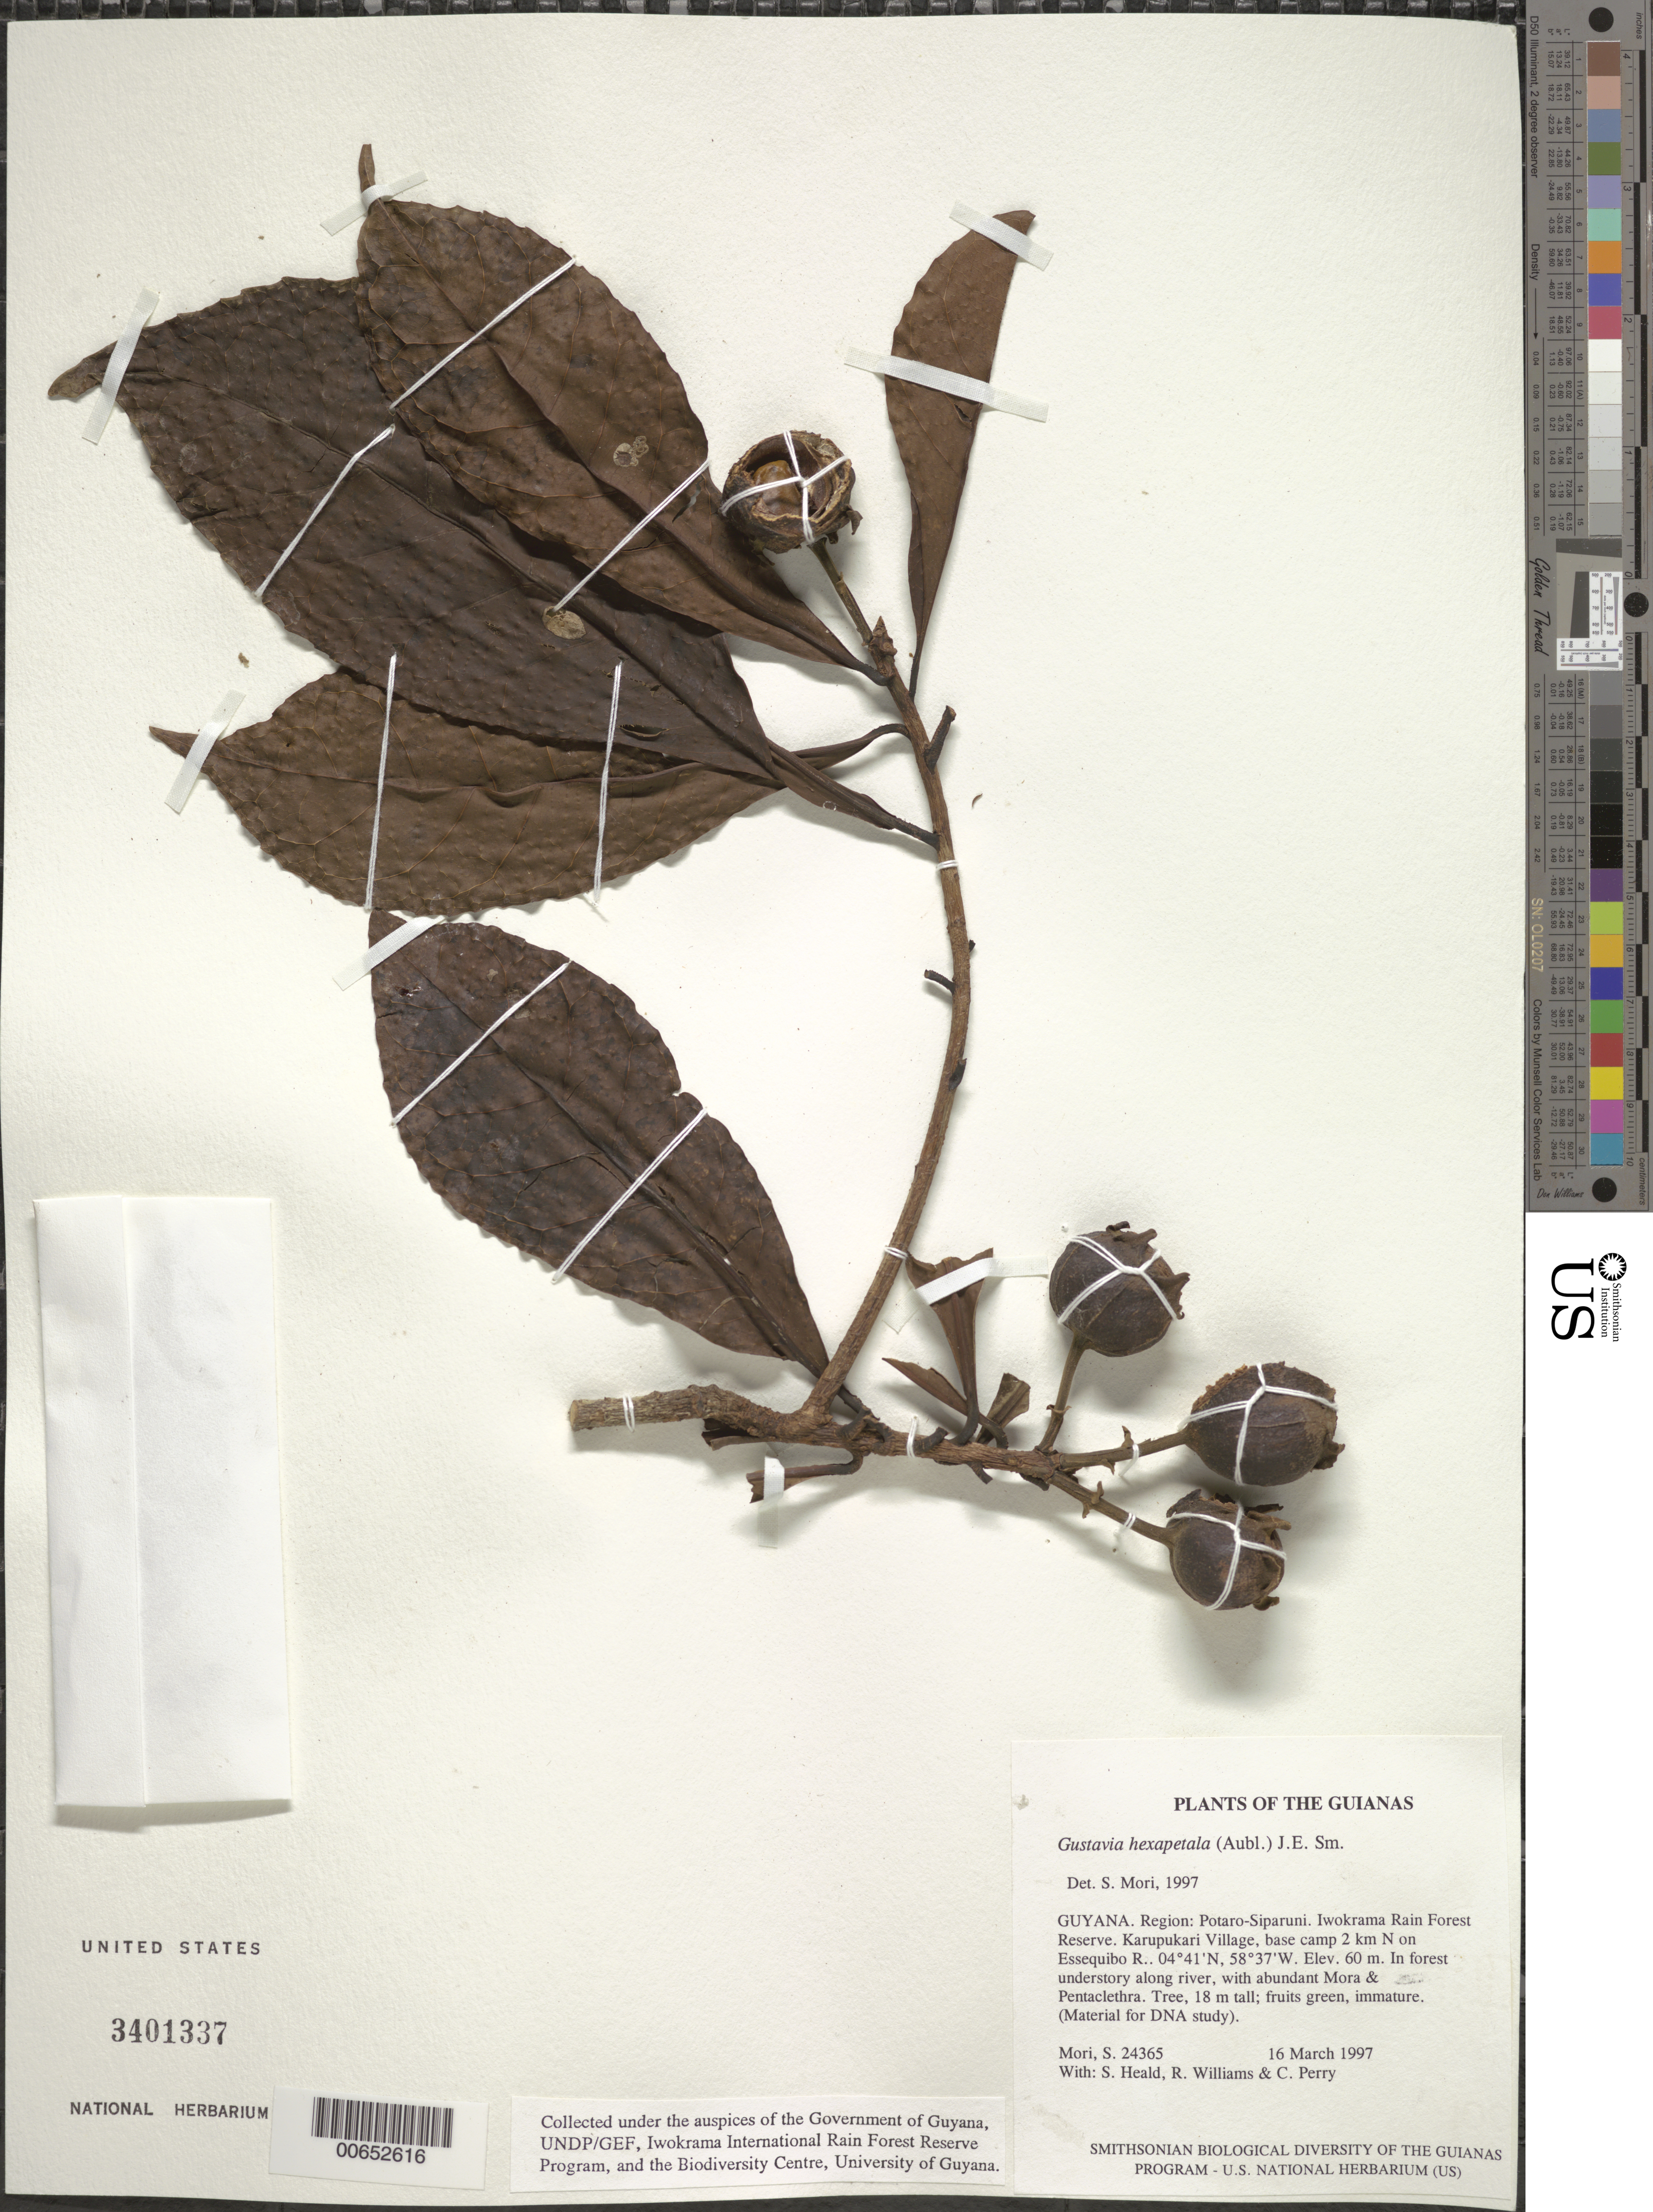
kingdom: Plantae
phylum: Tracheophyta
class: Magnoliopsida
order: Ericales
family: Lecythidaceae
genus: Gustavia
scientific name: Gustavia hexapetala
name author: (Aubl.) Sm.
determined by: Mori, Scott A.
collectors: S. Mori, S. Heald, R. Williams & C. Perry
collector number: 24365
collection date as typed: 16 March 1997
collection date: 1997-03-16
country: Guyana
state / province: Potaro-Siparuni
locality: Iwokrama Rain Forest Reserve. Karupukari Village, base camp 2 km N on Essequibo R.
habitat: In forest understory along river, with abundant Mora & Pentaclethra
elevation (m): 60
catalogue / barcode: US 3401337